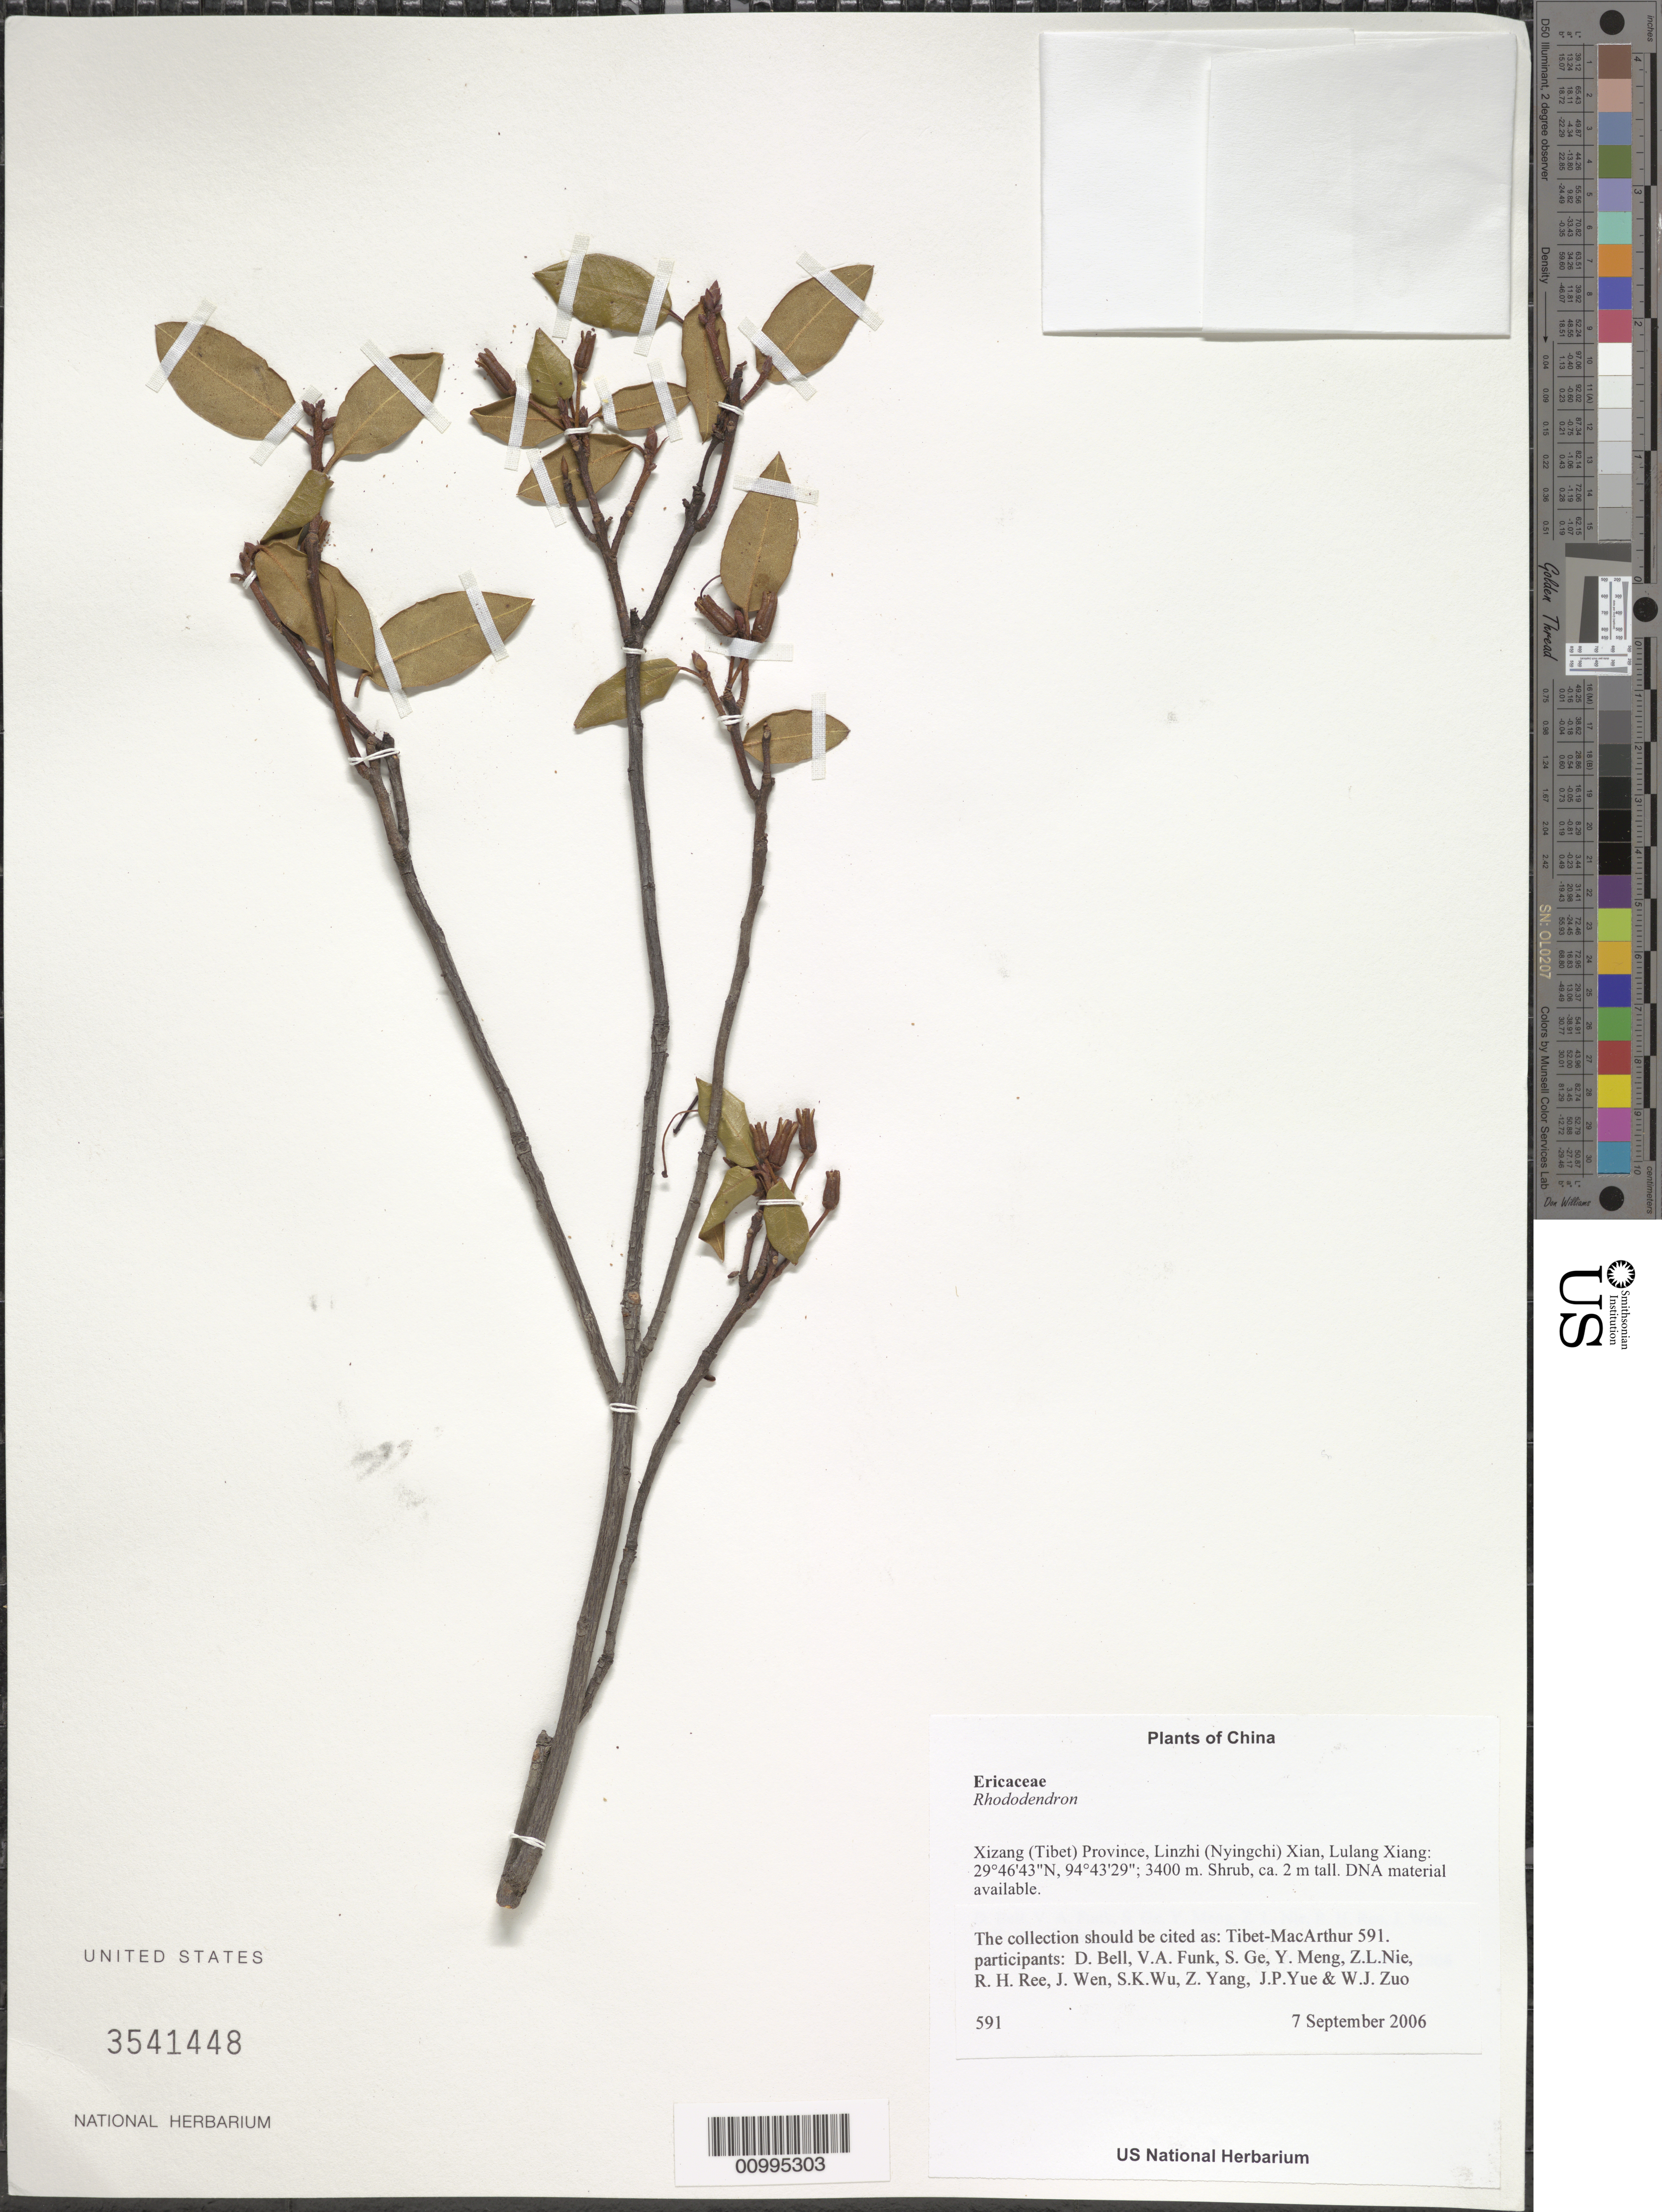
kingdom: Plantae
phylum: Tracheophyta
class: Magnoliopsida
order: Ericales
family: Ericaceae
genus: Rhododendron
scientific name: Rhododendron sp.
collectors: Tibet-MacArthur, D. A. Bell, V. Funk, S. Ge, Y. Meng, Z. Nie, R. Ree, J. Wen, S. K. Wu, Z. Yang, J. Yue & W. Zuo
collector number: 591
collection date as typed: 07 Sep 2006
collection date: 2006-09-07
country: China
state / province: Xizang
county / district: Linzhi (Nyingchi) Xian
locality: Lulang Xiang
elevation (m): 3400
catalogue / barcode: US 3541448